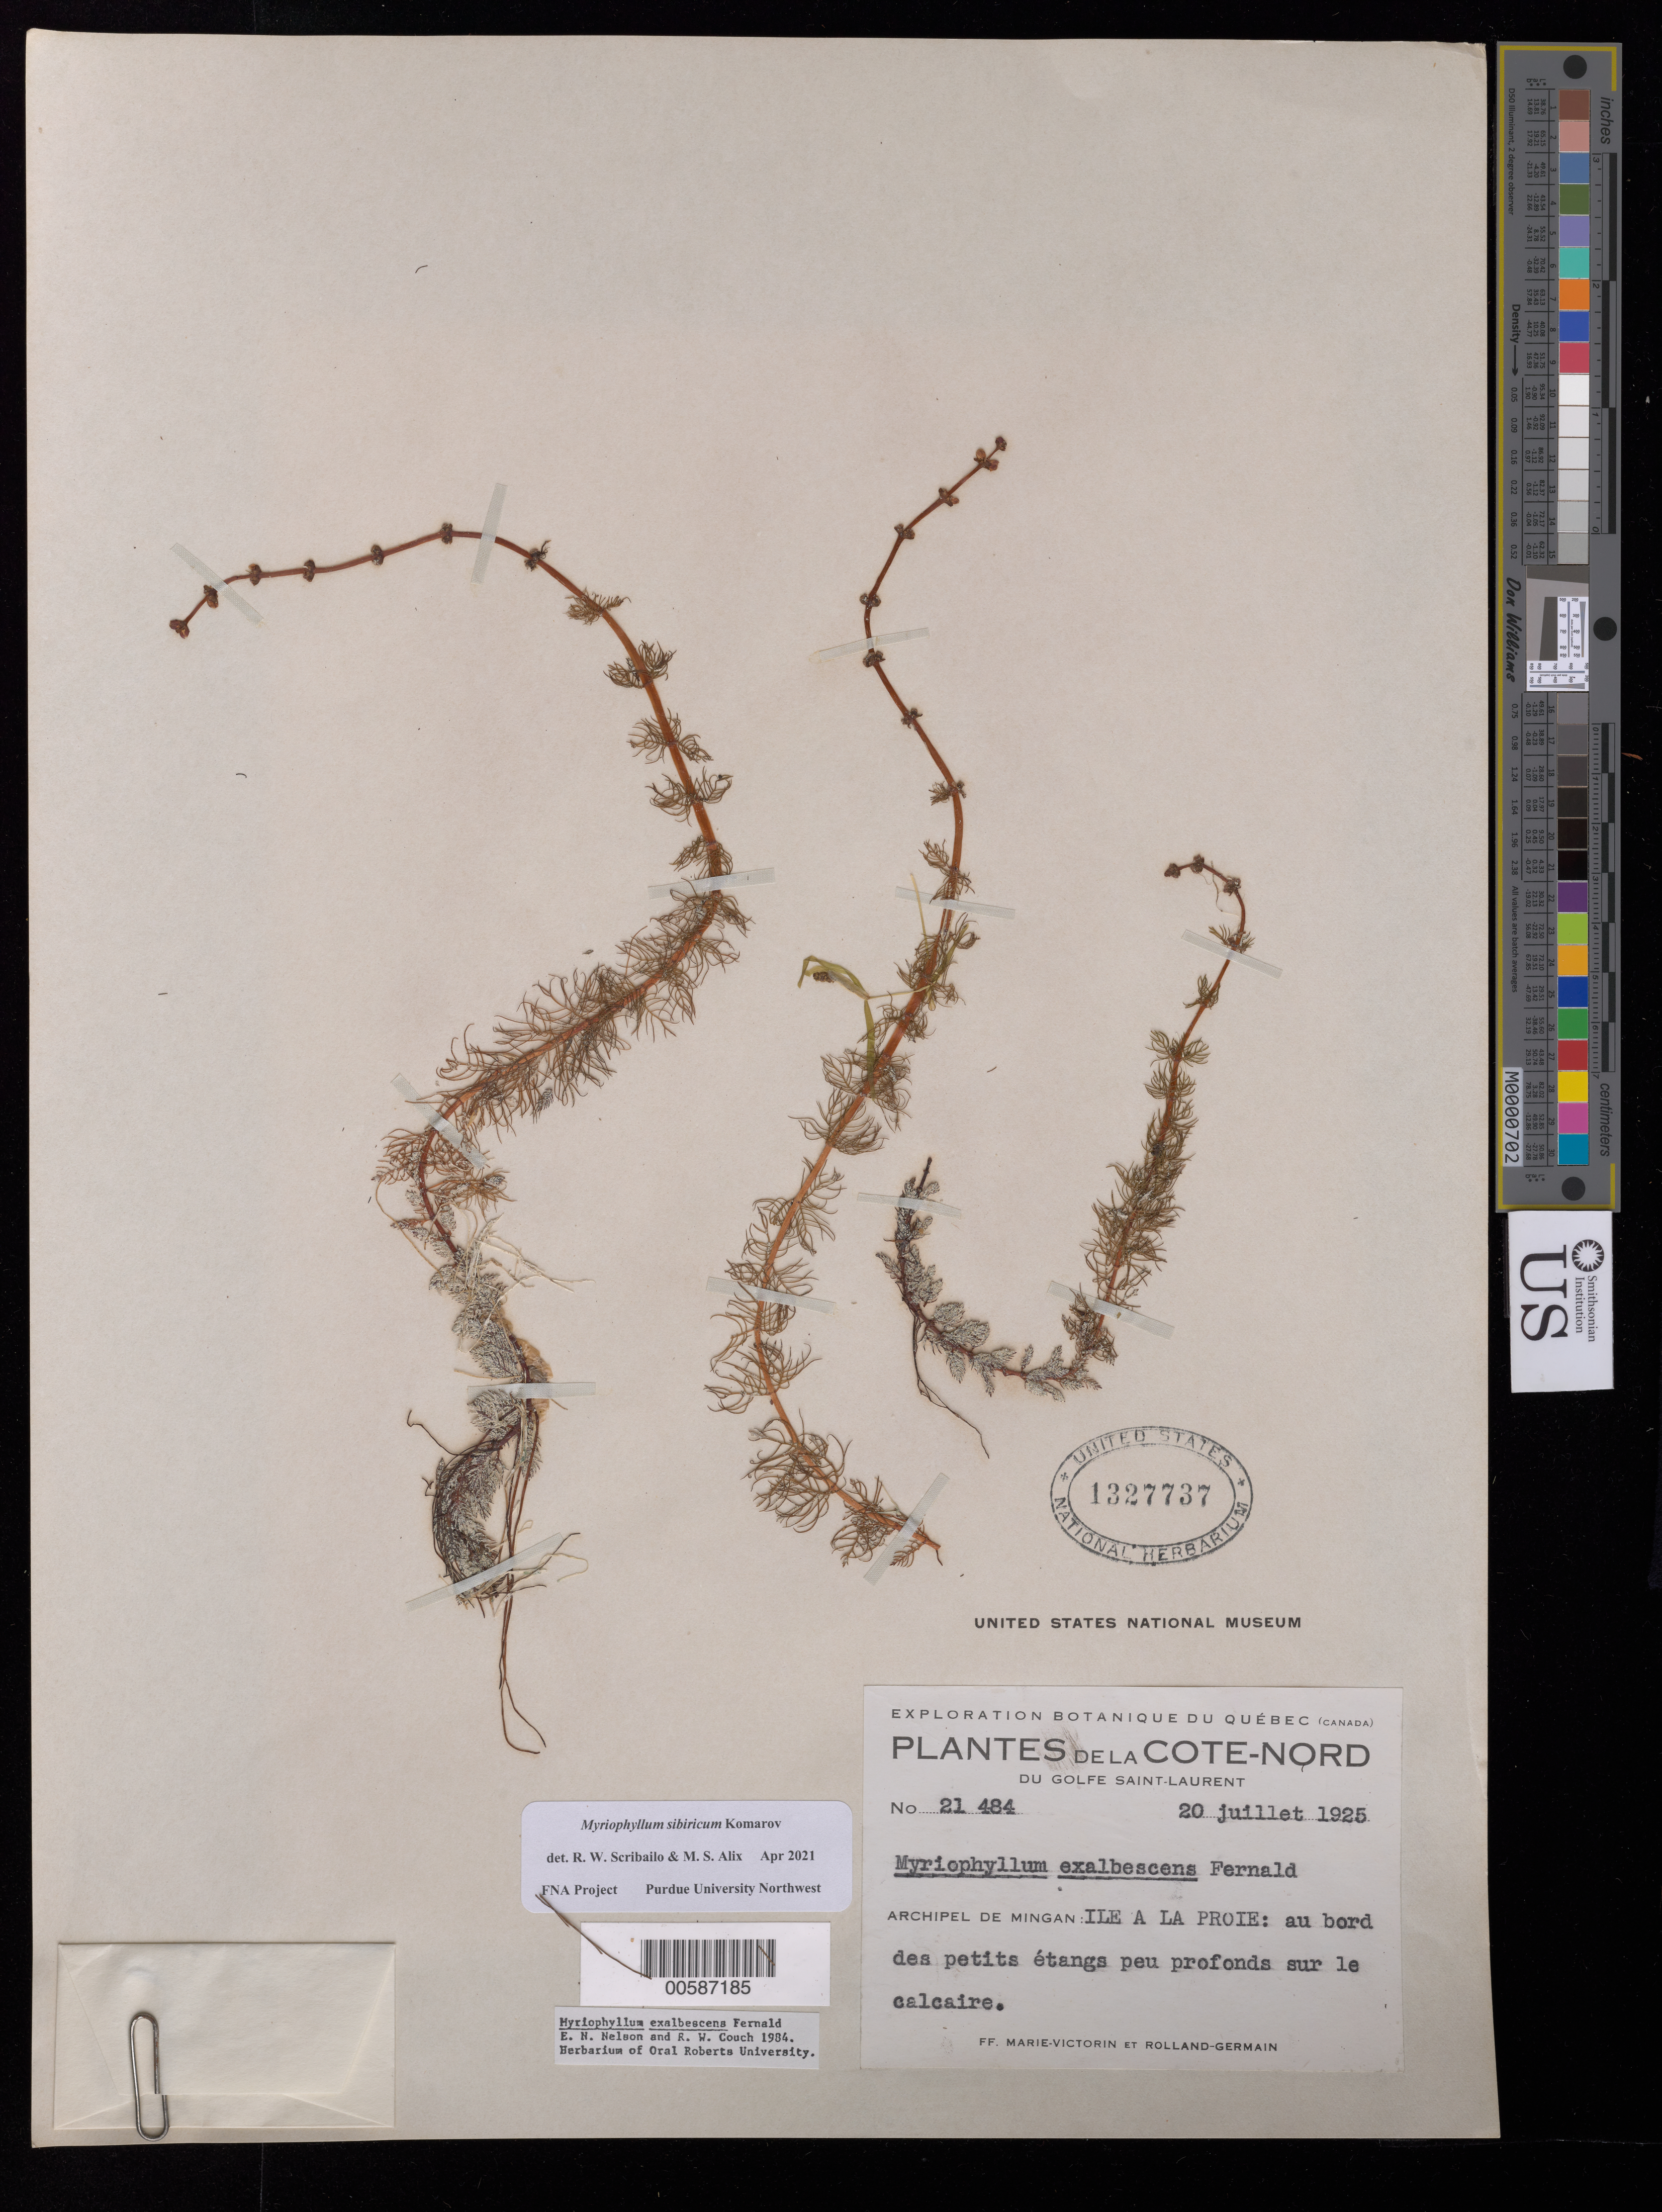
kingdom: Plantae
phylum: Tracheophyta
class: Magnoliopsida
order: Saxifragales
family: Haloragaceae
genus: Myriophyllum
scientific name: Myriophyllum sibiricum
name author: Kom.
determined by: Scribailo, R. W.; Alix, M. S.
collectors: Fr. Marie-Victorin & Rolland-Germain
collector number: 21484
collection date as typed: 20 Jul 1925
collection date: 1925-07-20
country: Canada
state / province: Quebec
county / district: Minganie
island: Ile a La Proie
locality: Archipel de Mingan, Ile a La Proie [Mingan Is.]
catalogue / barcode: US 1327737